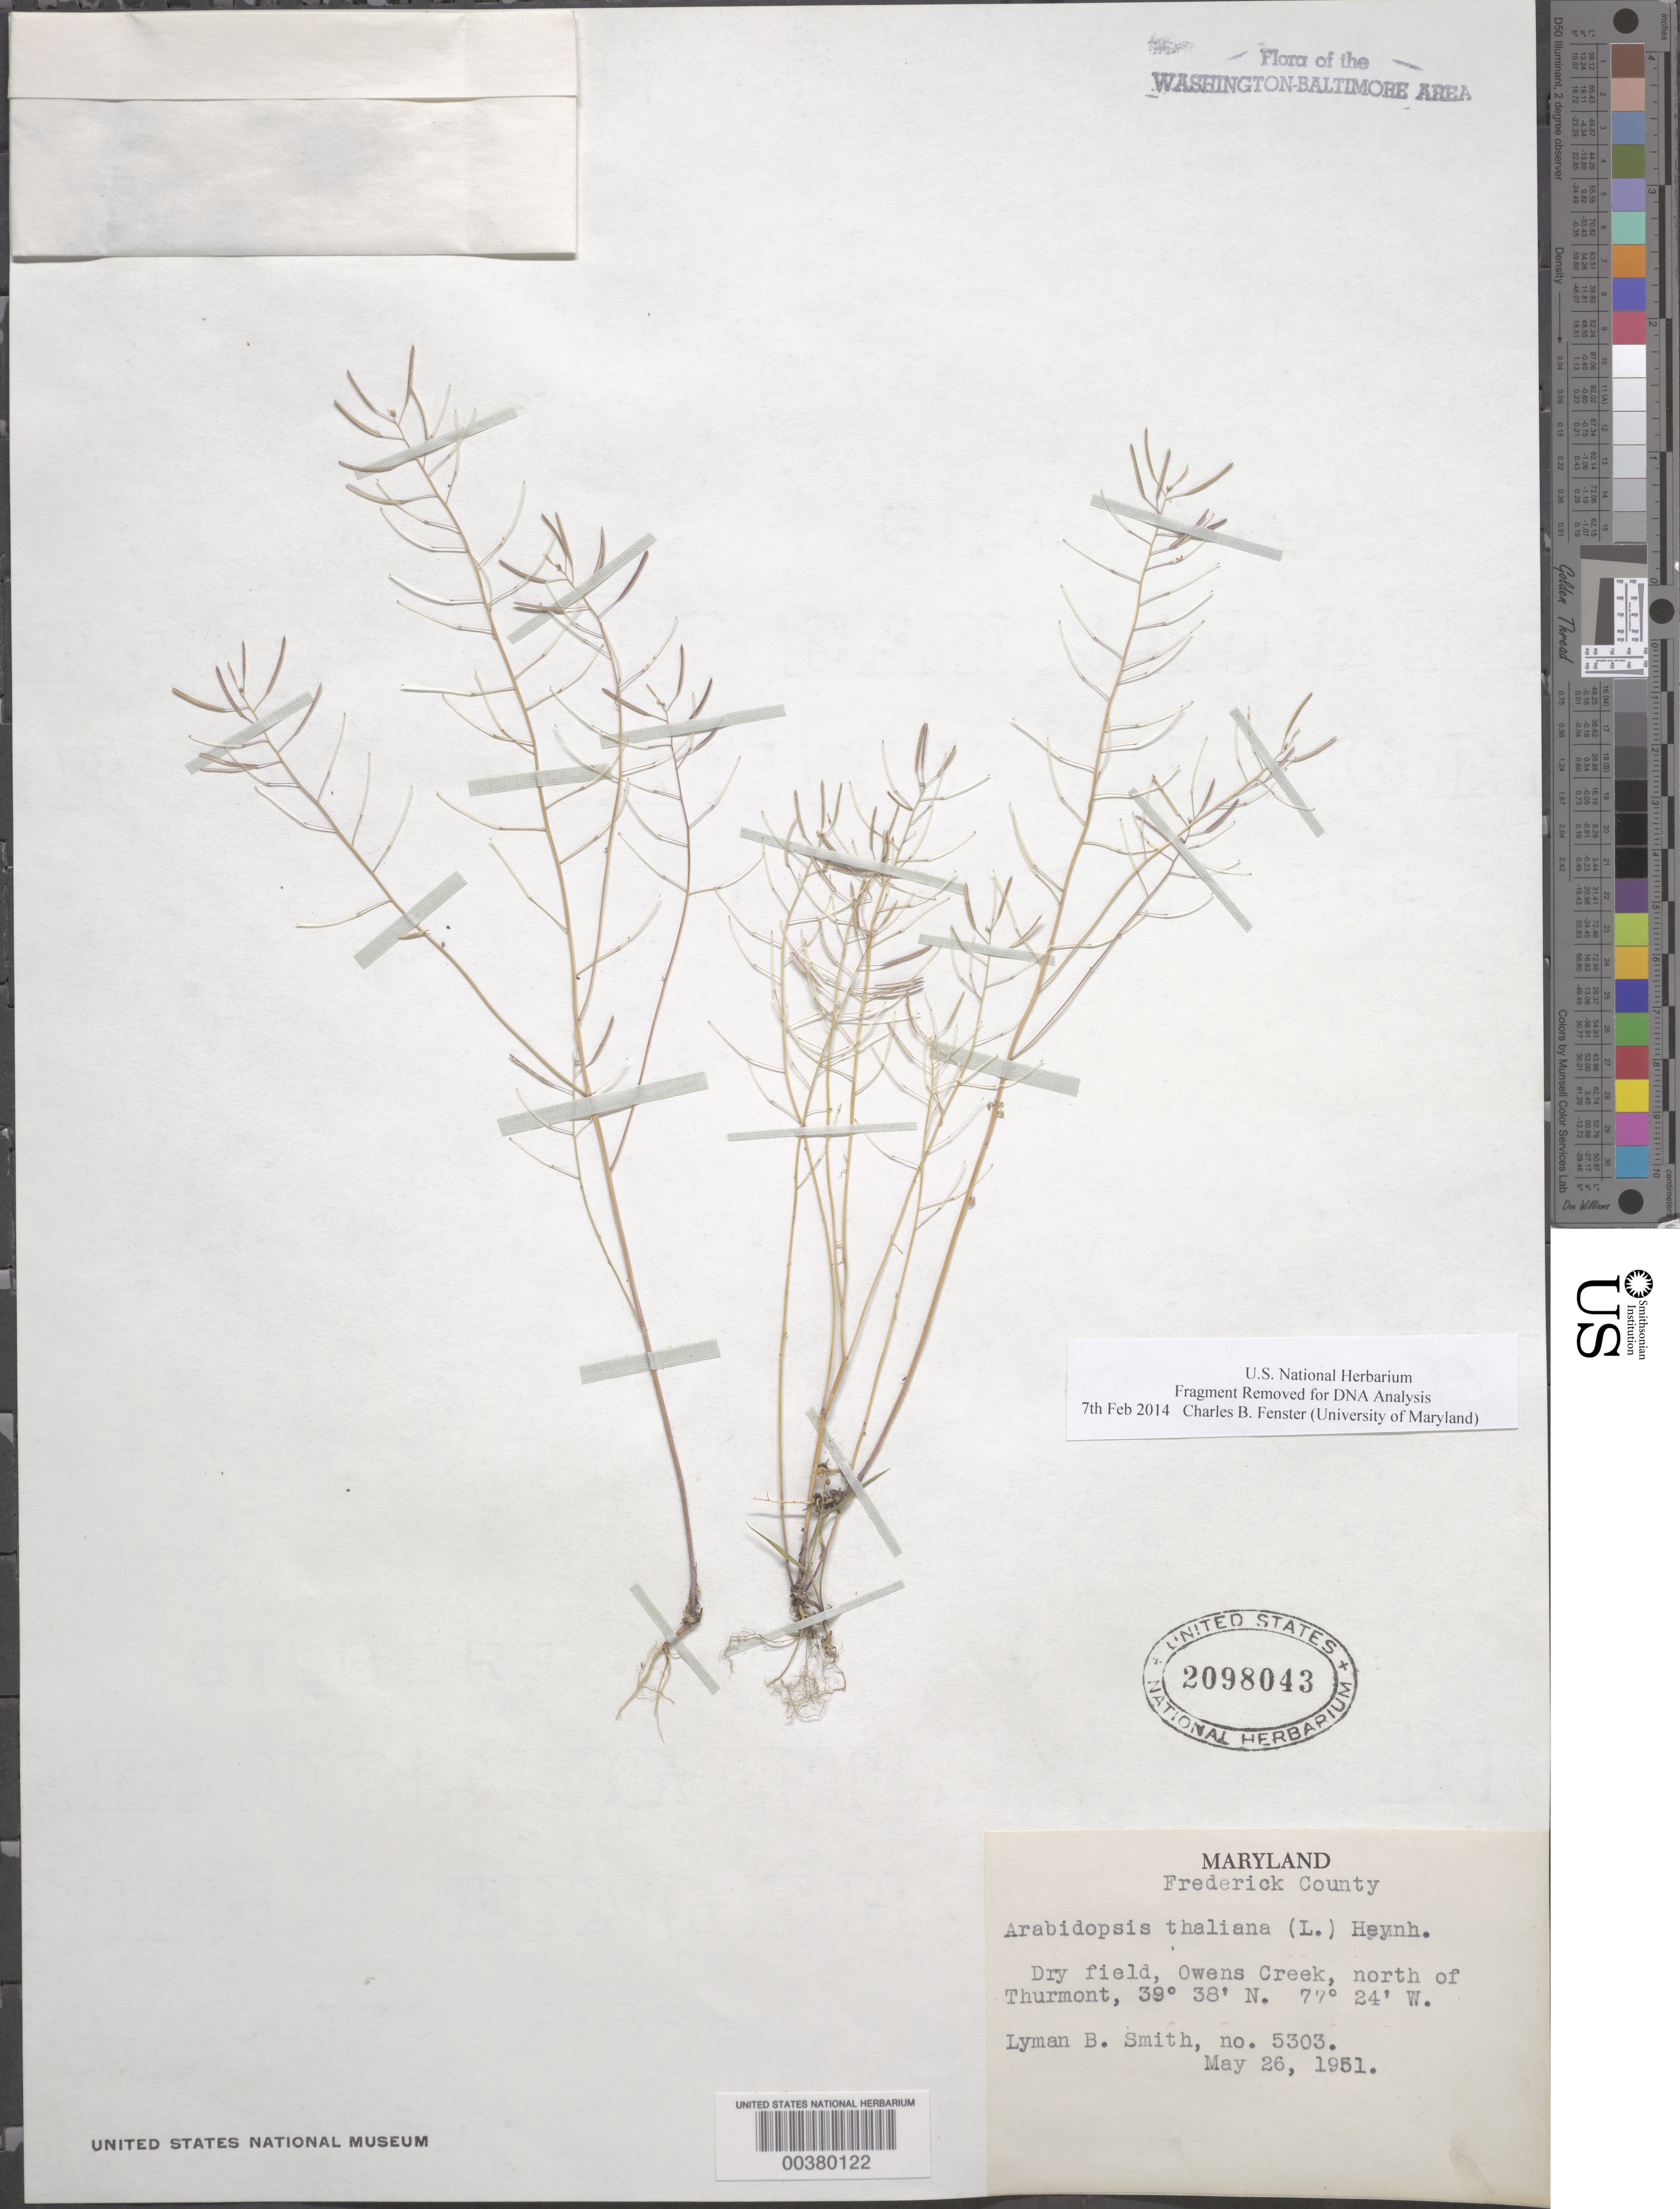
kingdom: Plantae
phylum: Tracheophyta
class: Magnoliopsida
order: Brassicales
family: Brassicaceae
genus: Arabidopsis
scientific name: Arabidopsis thaliana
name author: (L.) Heynh.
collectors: L. Smith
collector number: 5303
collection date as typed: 26 May 1951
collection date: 1951-05-26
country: United States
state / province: Maryland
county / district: Frederick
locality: Owens Creek, north of Thurmont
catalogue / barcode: US 2098043